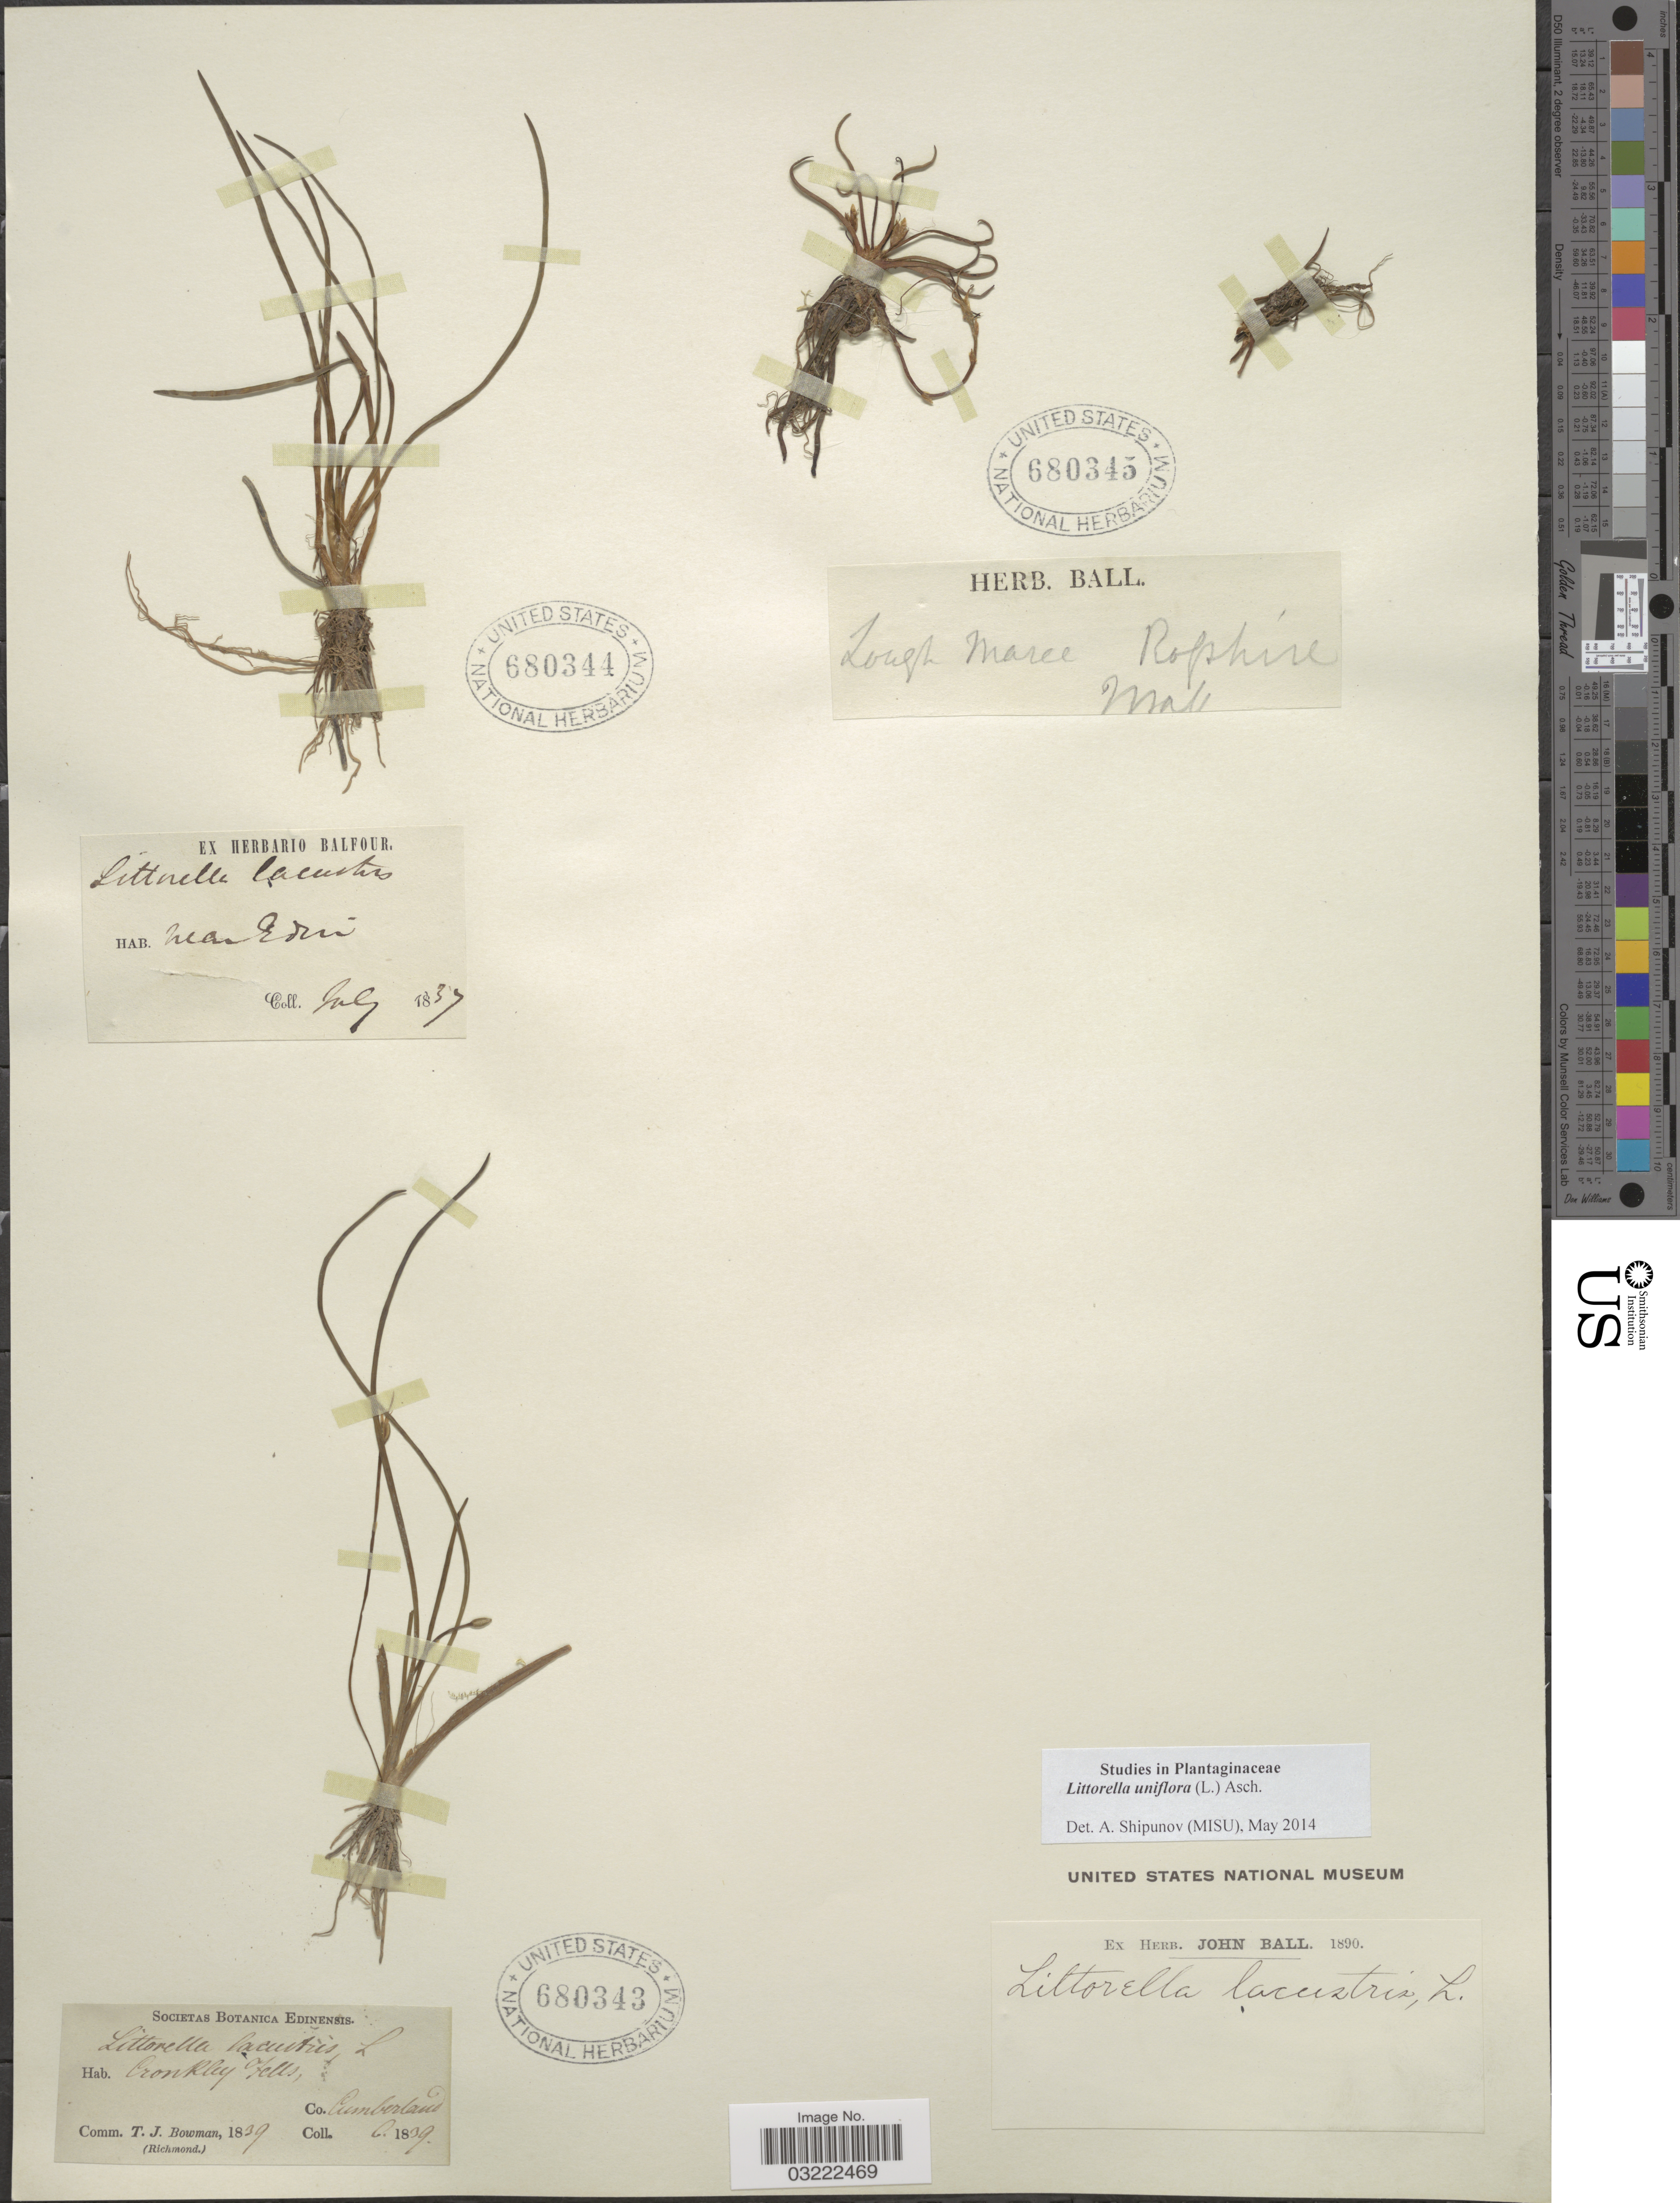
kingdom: Plantae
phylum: Tracheophyta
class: Magnoliopsida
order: Lamiales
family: Plantaginaceae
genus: Littorella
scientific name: Littorella uniflora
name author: (L.) Asch.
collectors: J. Ball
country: United Kingdom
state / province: Scotland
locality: Rosshire.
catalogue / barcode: US 680345-3